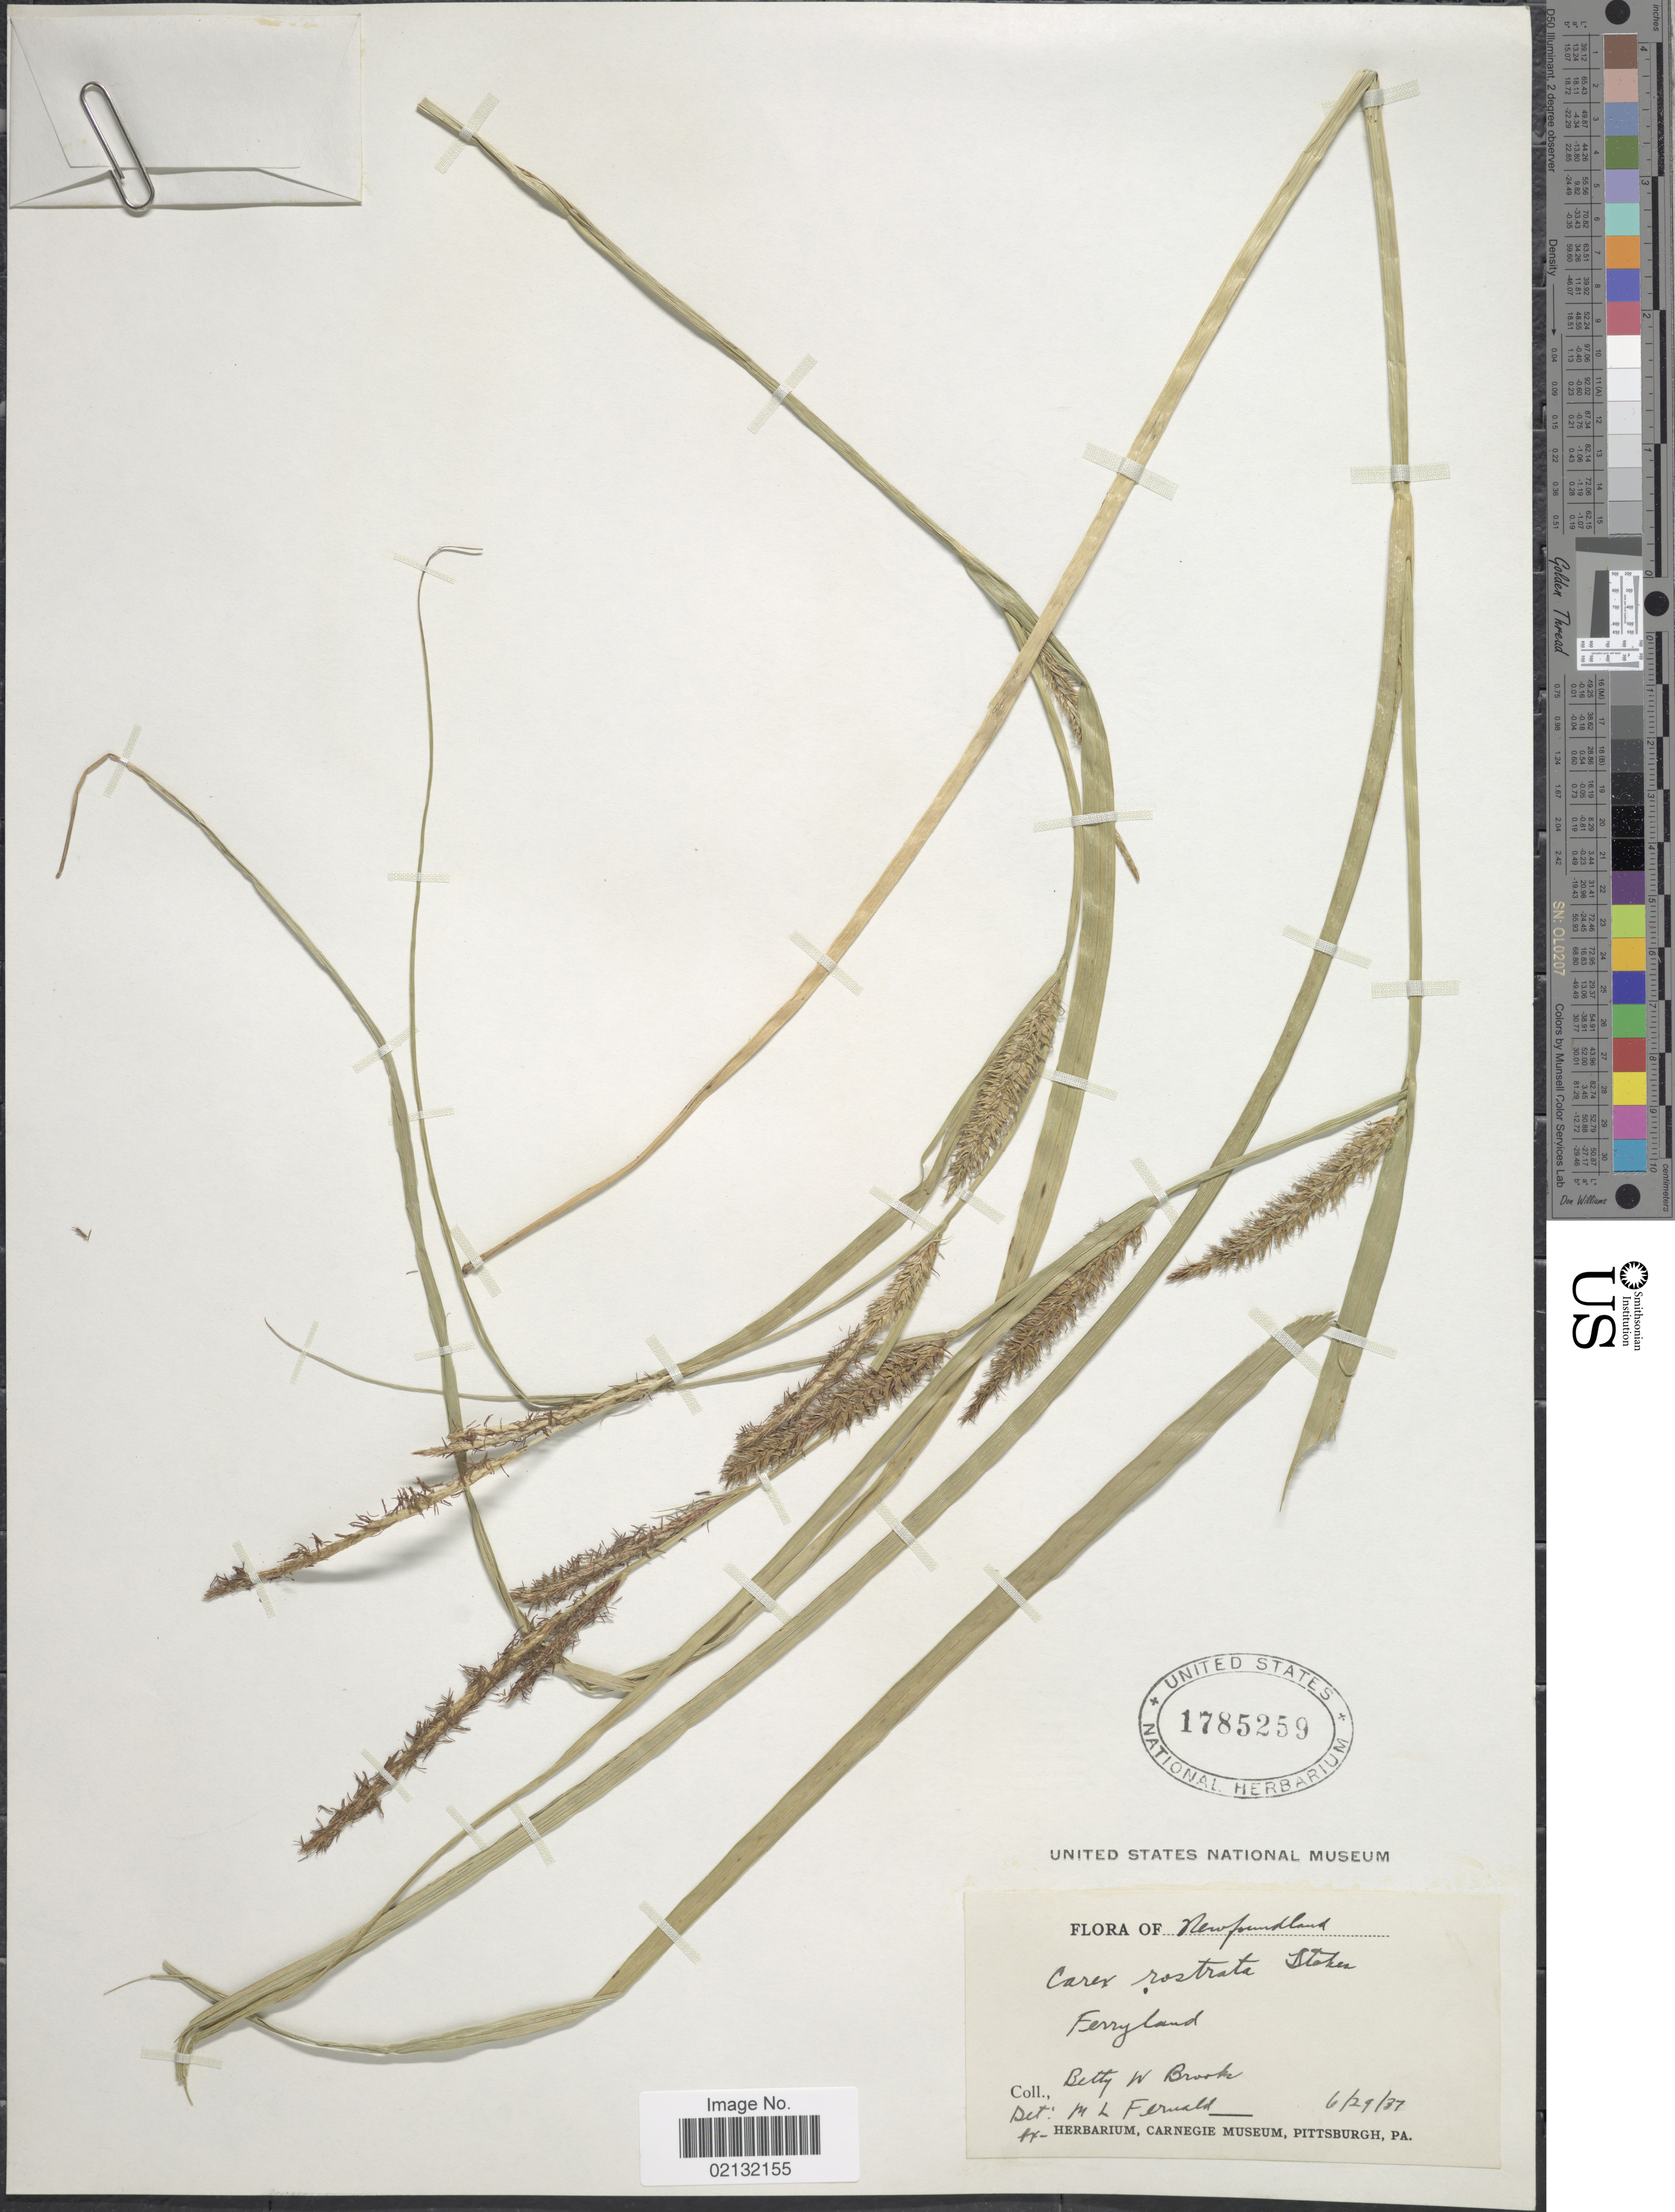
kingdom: Plantae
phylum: Tracheophyta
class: Liliopsida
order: Poales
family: Cyperaceae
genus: Carex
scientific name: Carex rostrata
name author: Stokes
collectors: B. Brook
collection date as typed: Transcribed d/m/y: 29/6/37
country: Canada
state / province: Newfoundland and Labrador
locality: Newfounland, Ferryland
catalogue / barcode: US 1785259